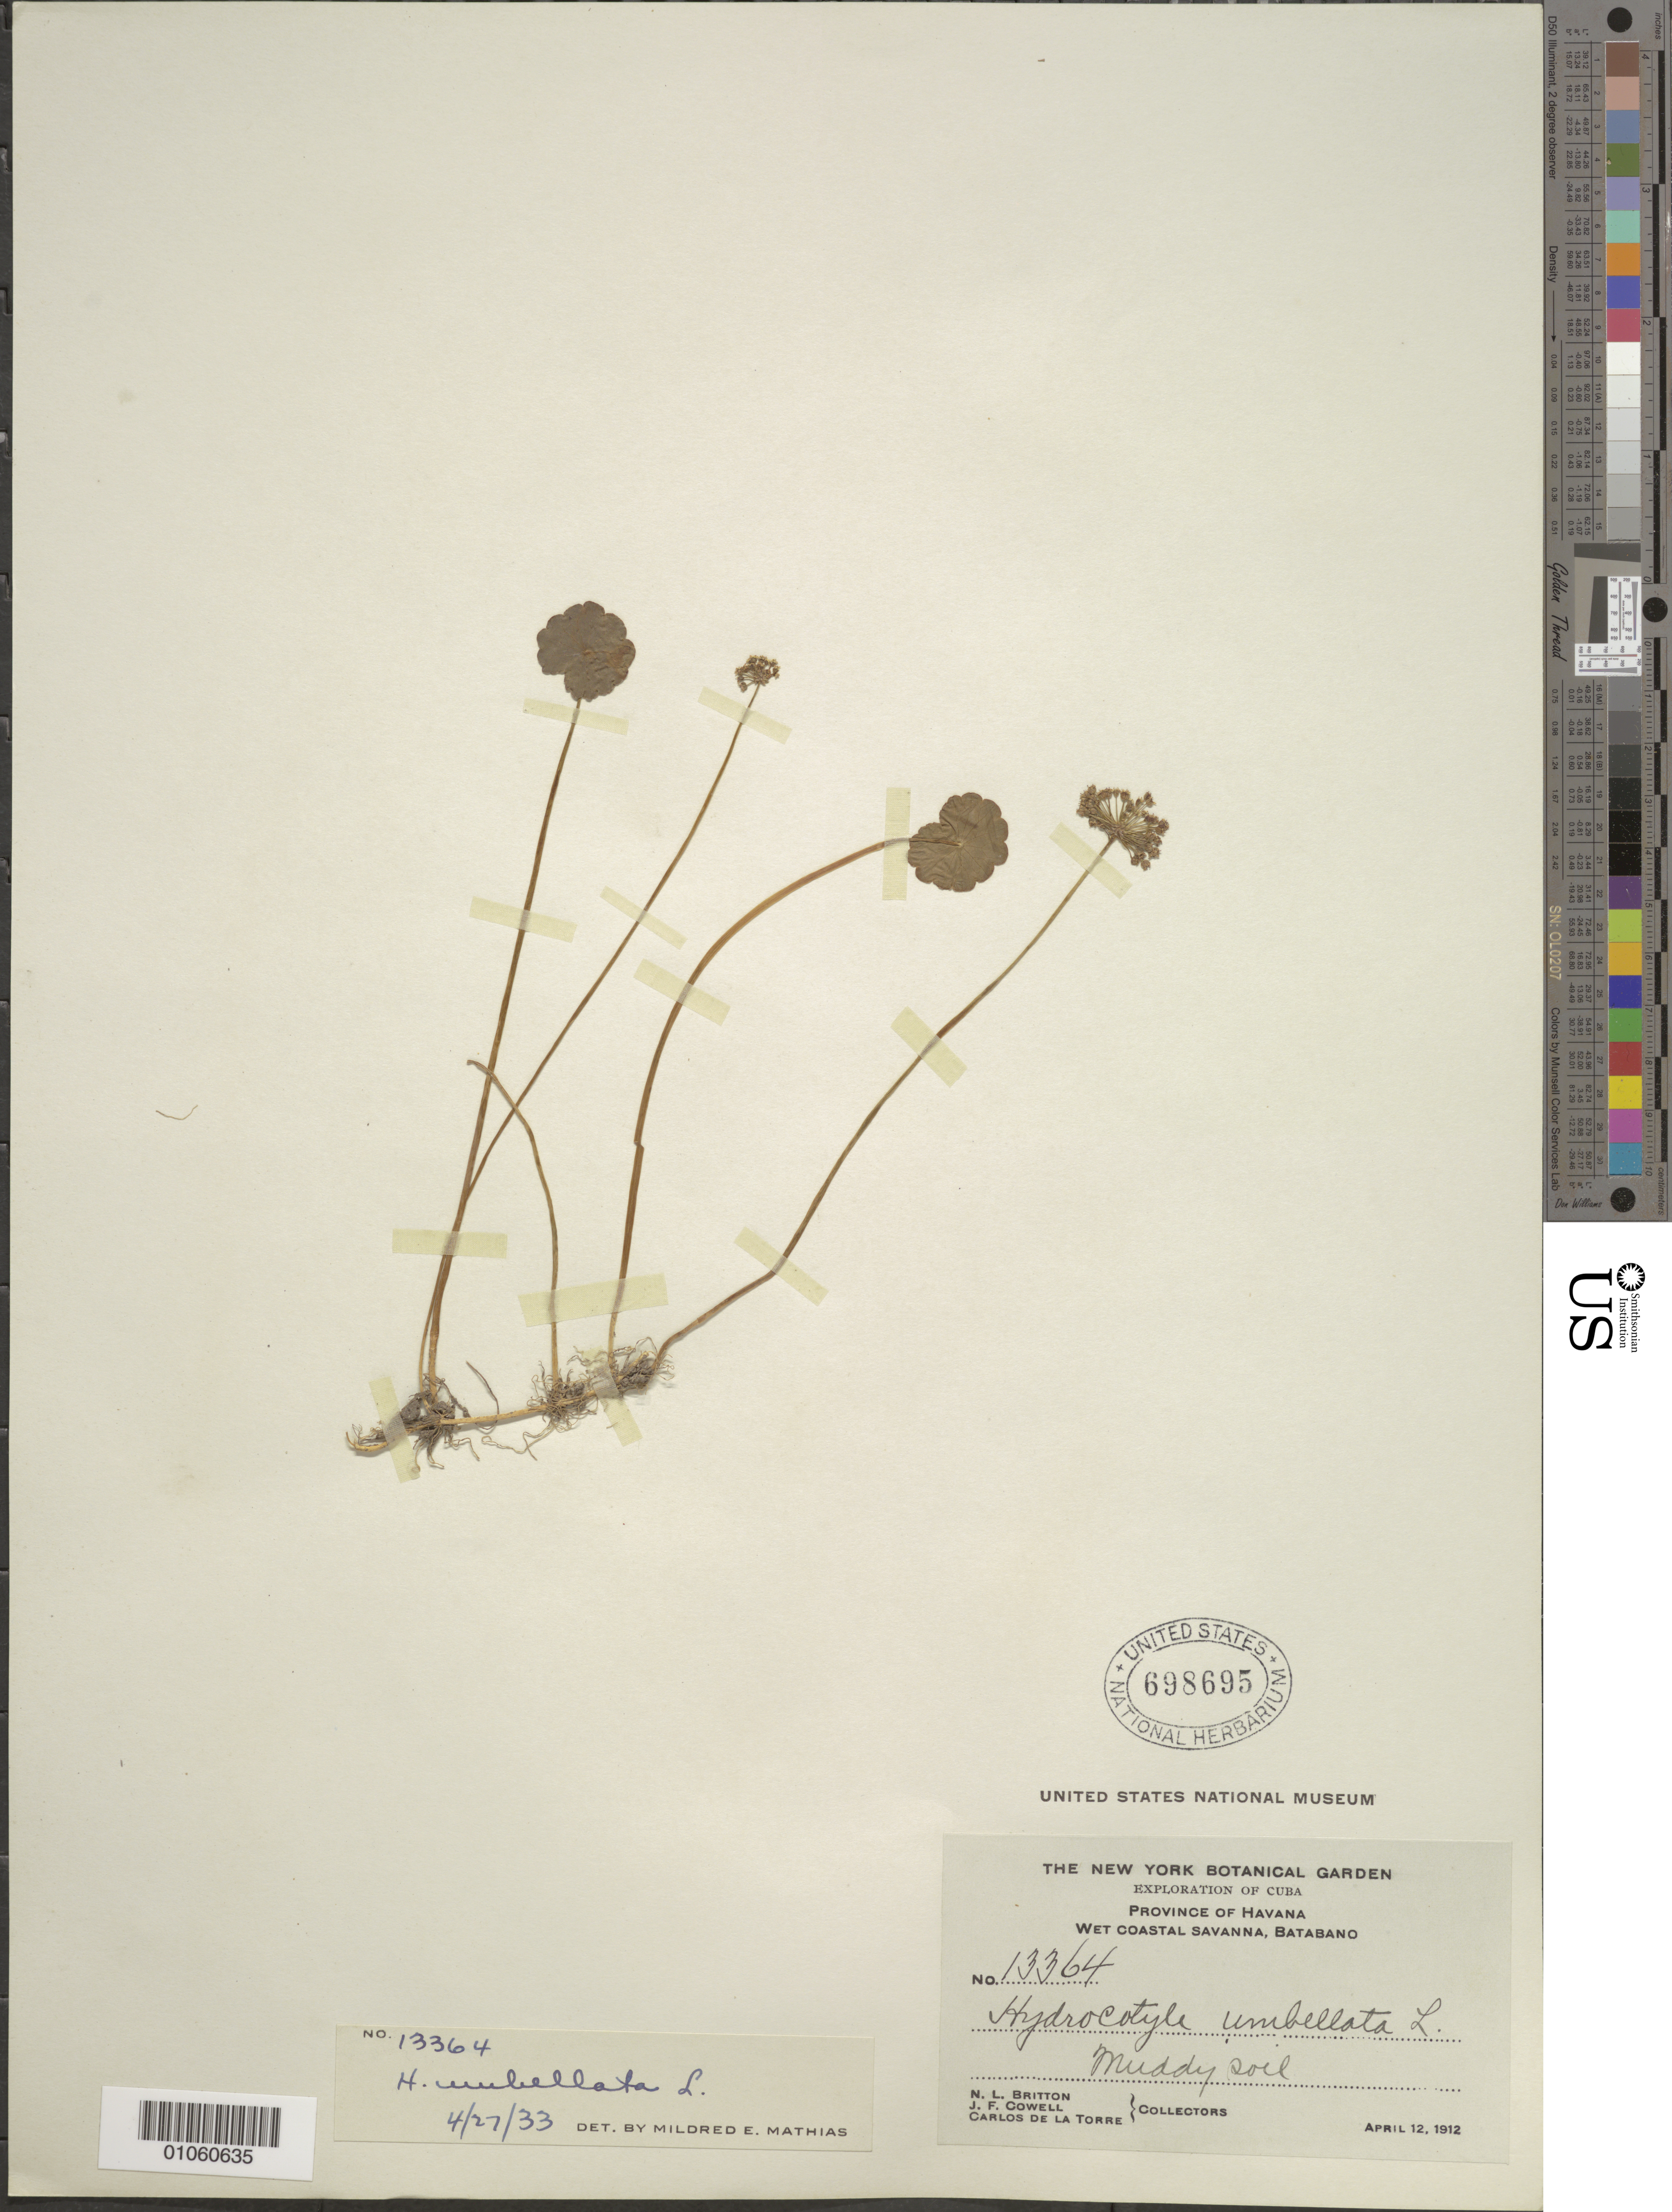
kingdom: Plantae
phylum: Tracheophyta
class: Magnoliopsida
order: Apiales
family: Araliaceae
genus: Hydrocotyle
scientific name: Hydrocotyle umbellata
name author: L.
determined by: Mathias, M. E.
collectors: N. Britton, J. F. Cowell & C. Torres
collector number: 13364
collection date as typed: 12 Apr 1912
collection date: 1912-04-12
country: Cuba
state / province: La Habana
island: Cuba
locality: Batabano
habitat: Wet coastal savanna, muddy soil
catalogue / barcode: US 698695